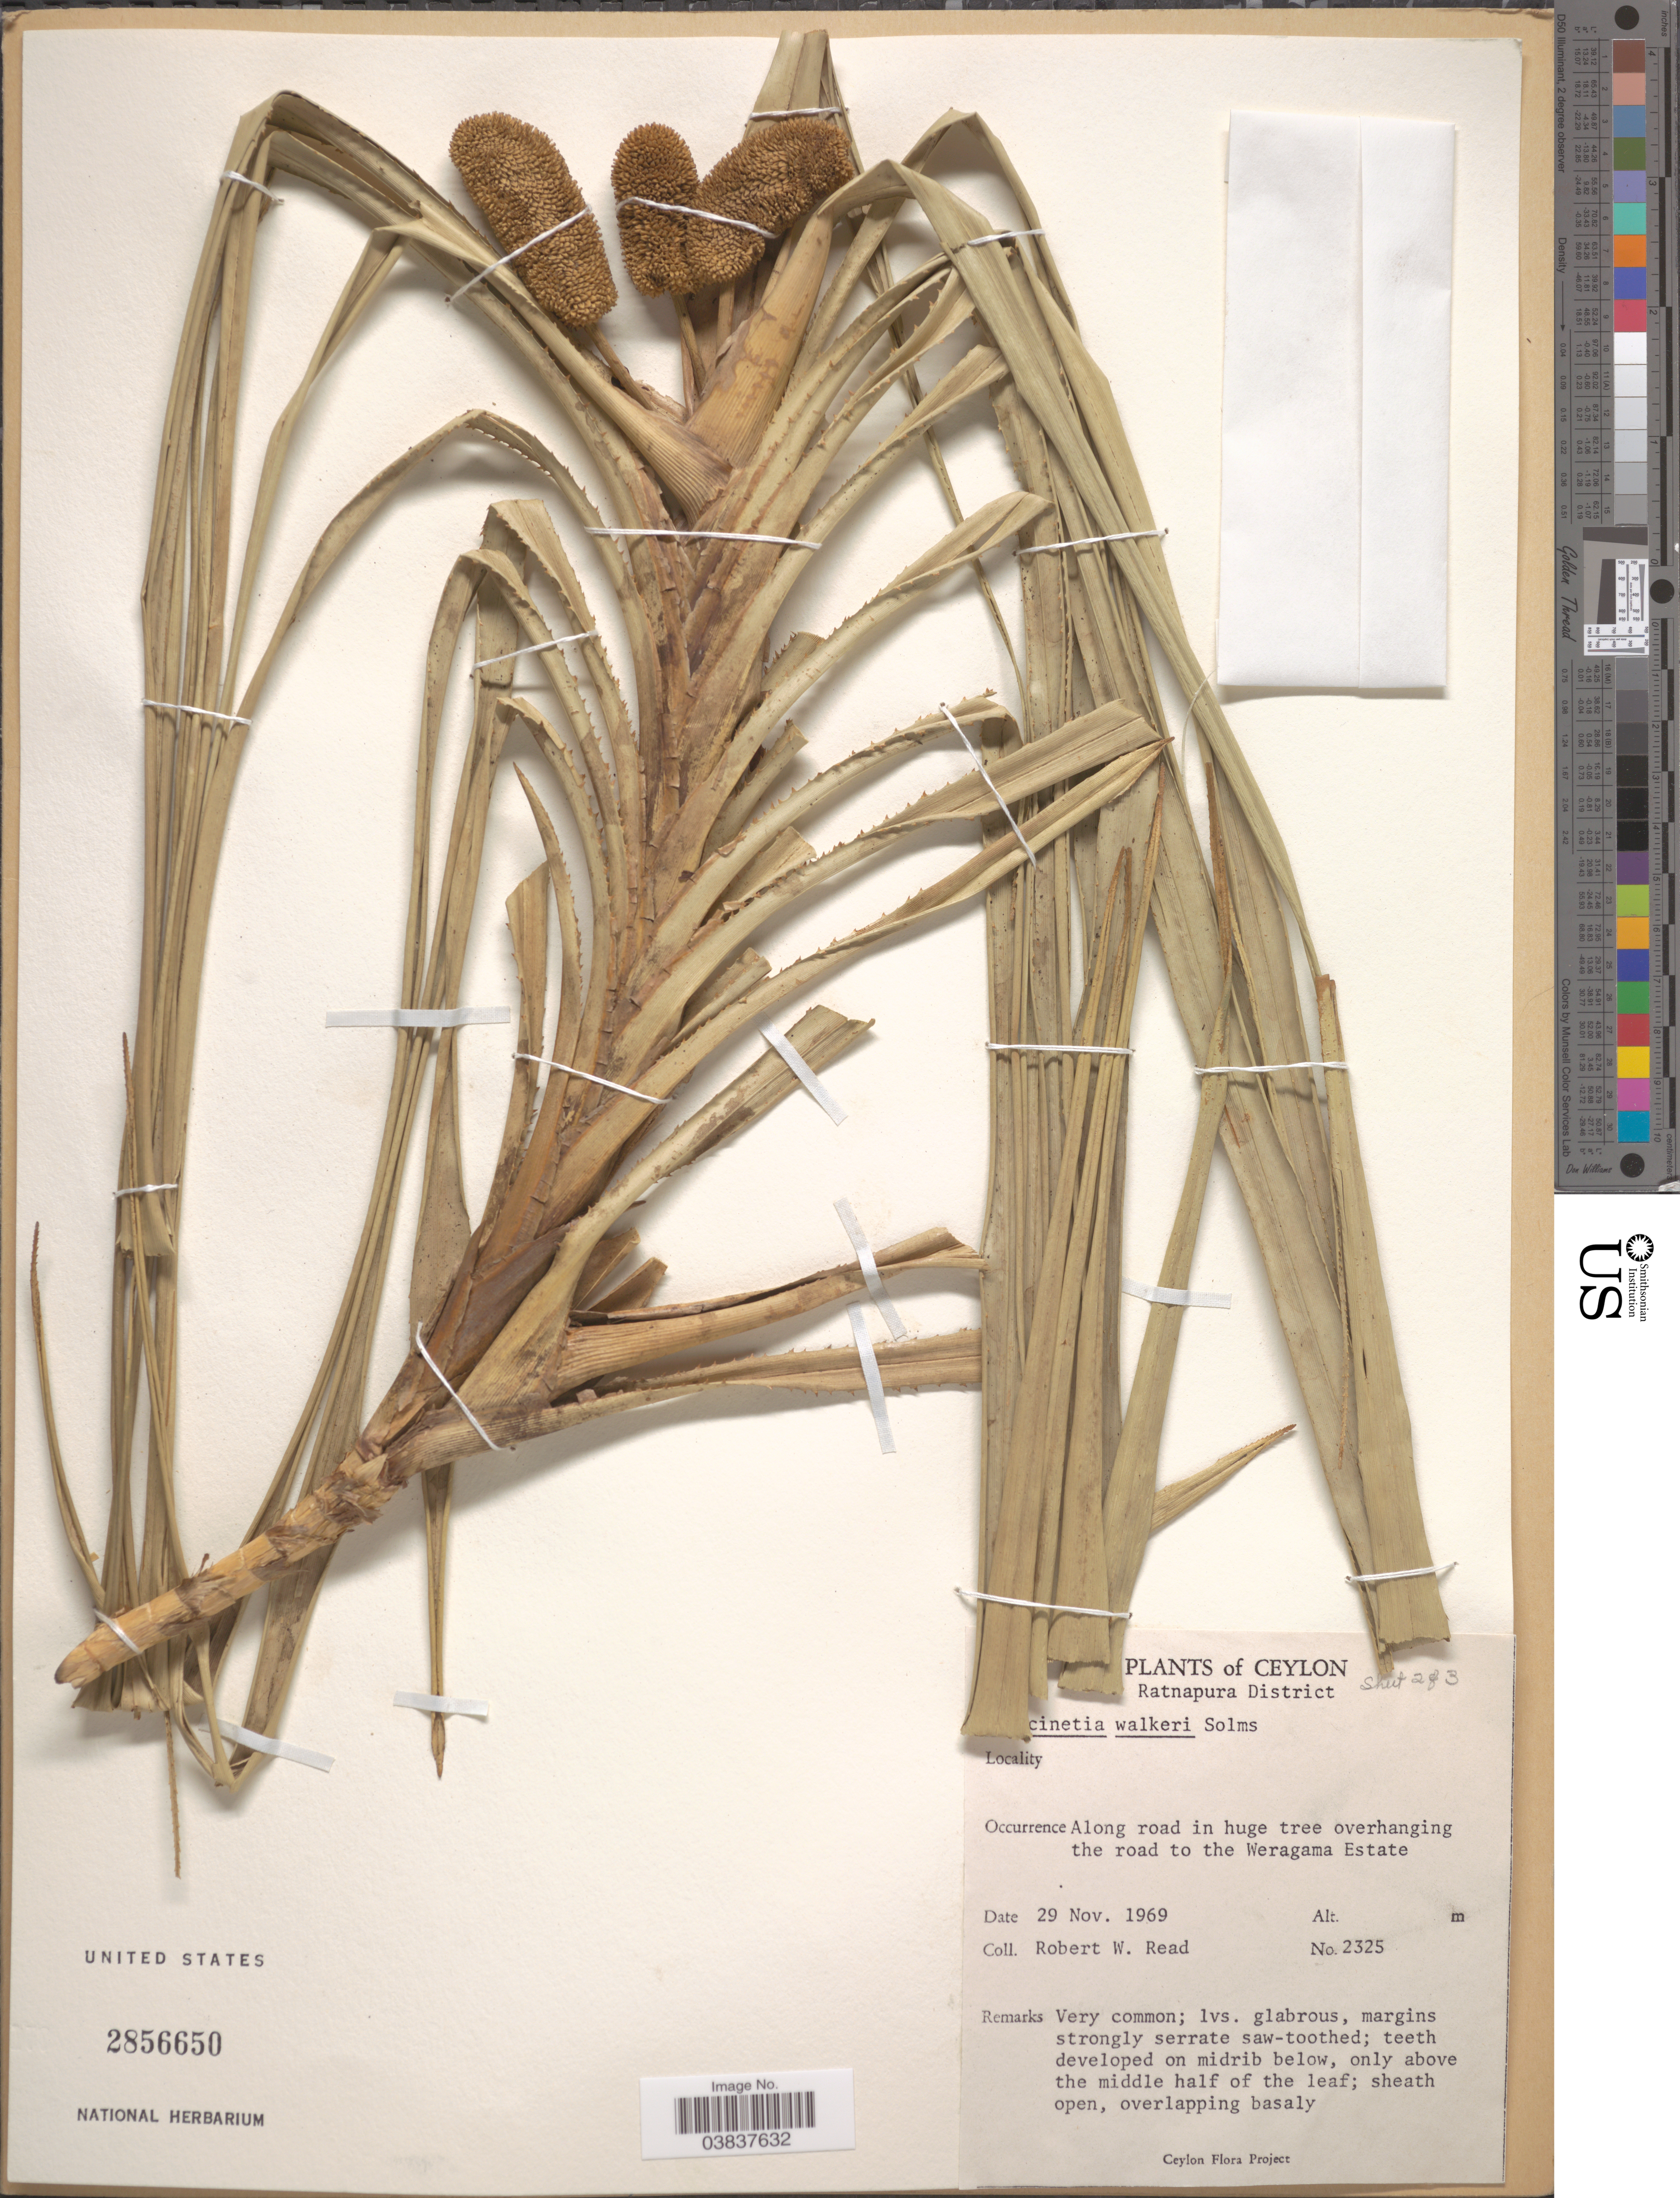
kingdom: Plantae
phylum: Tracheophyta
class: Liliopsida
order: Pandanales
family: Pandanaceae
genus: Freycinetia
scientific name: Freycinetia walkeri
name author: Solms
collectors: R. W. Read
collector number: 2325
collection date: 1969-11-29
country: Sri Lanka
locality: Ceylon. Ratnapura District. Along road in huge tree overhanging the road to the Weragama Estate.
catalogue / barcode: US 2856650